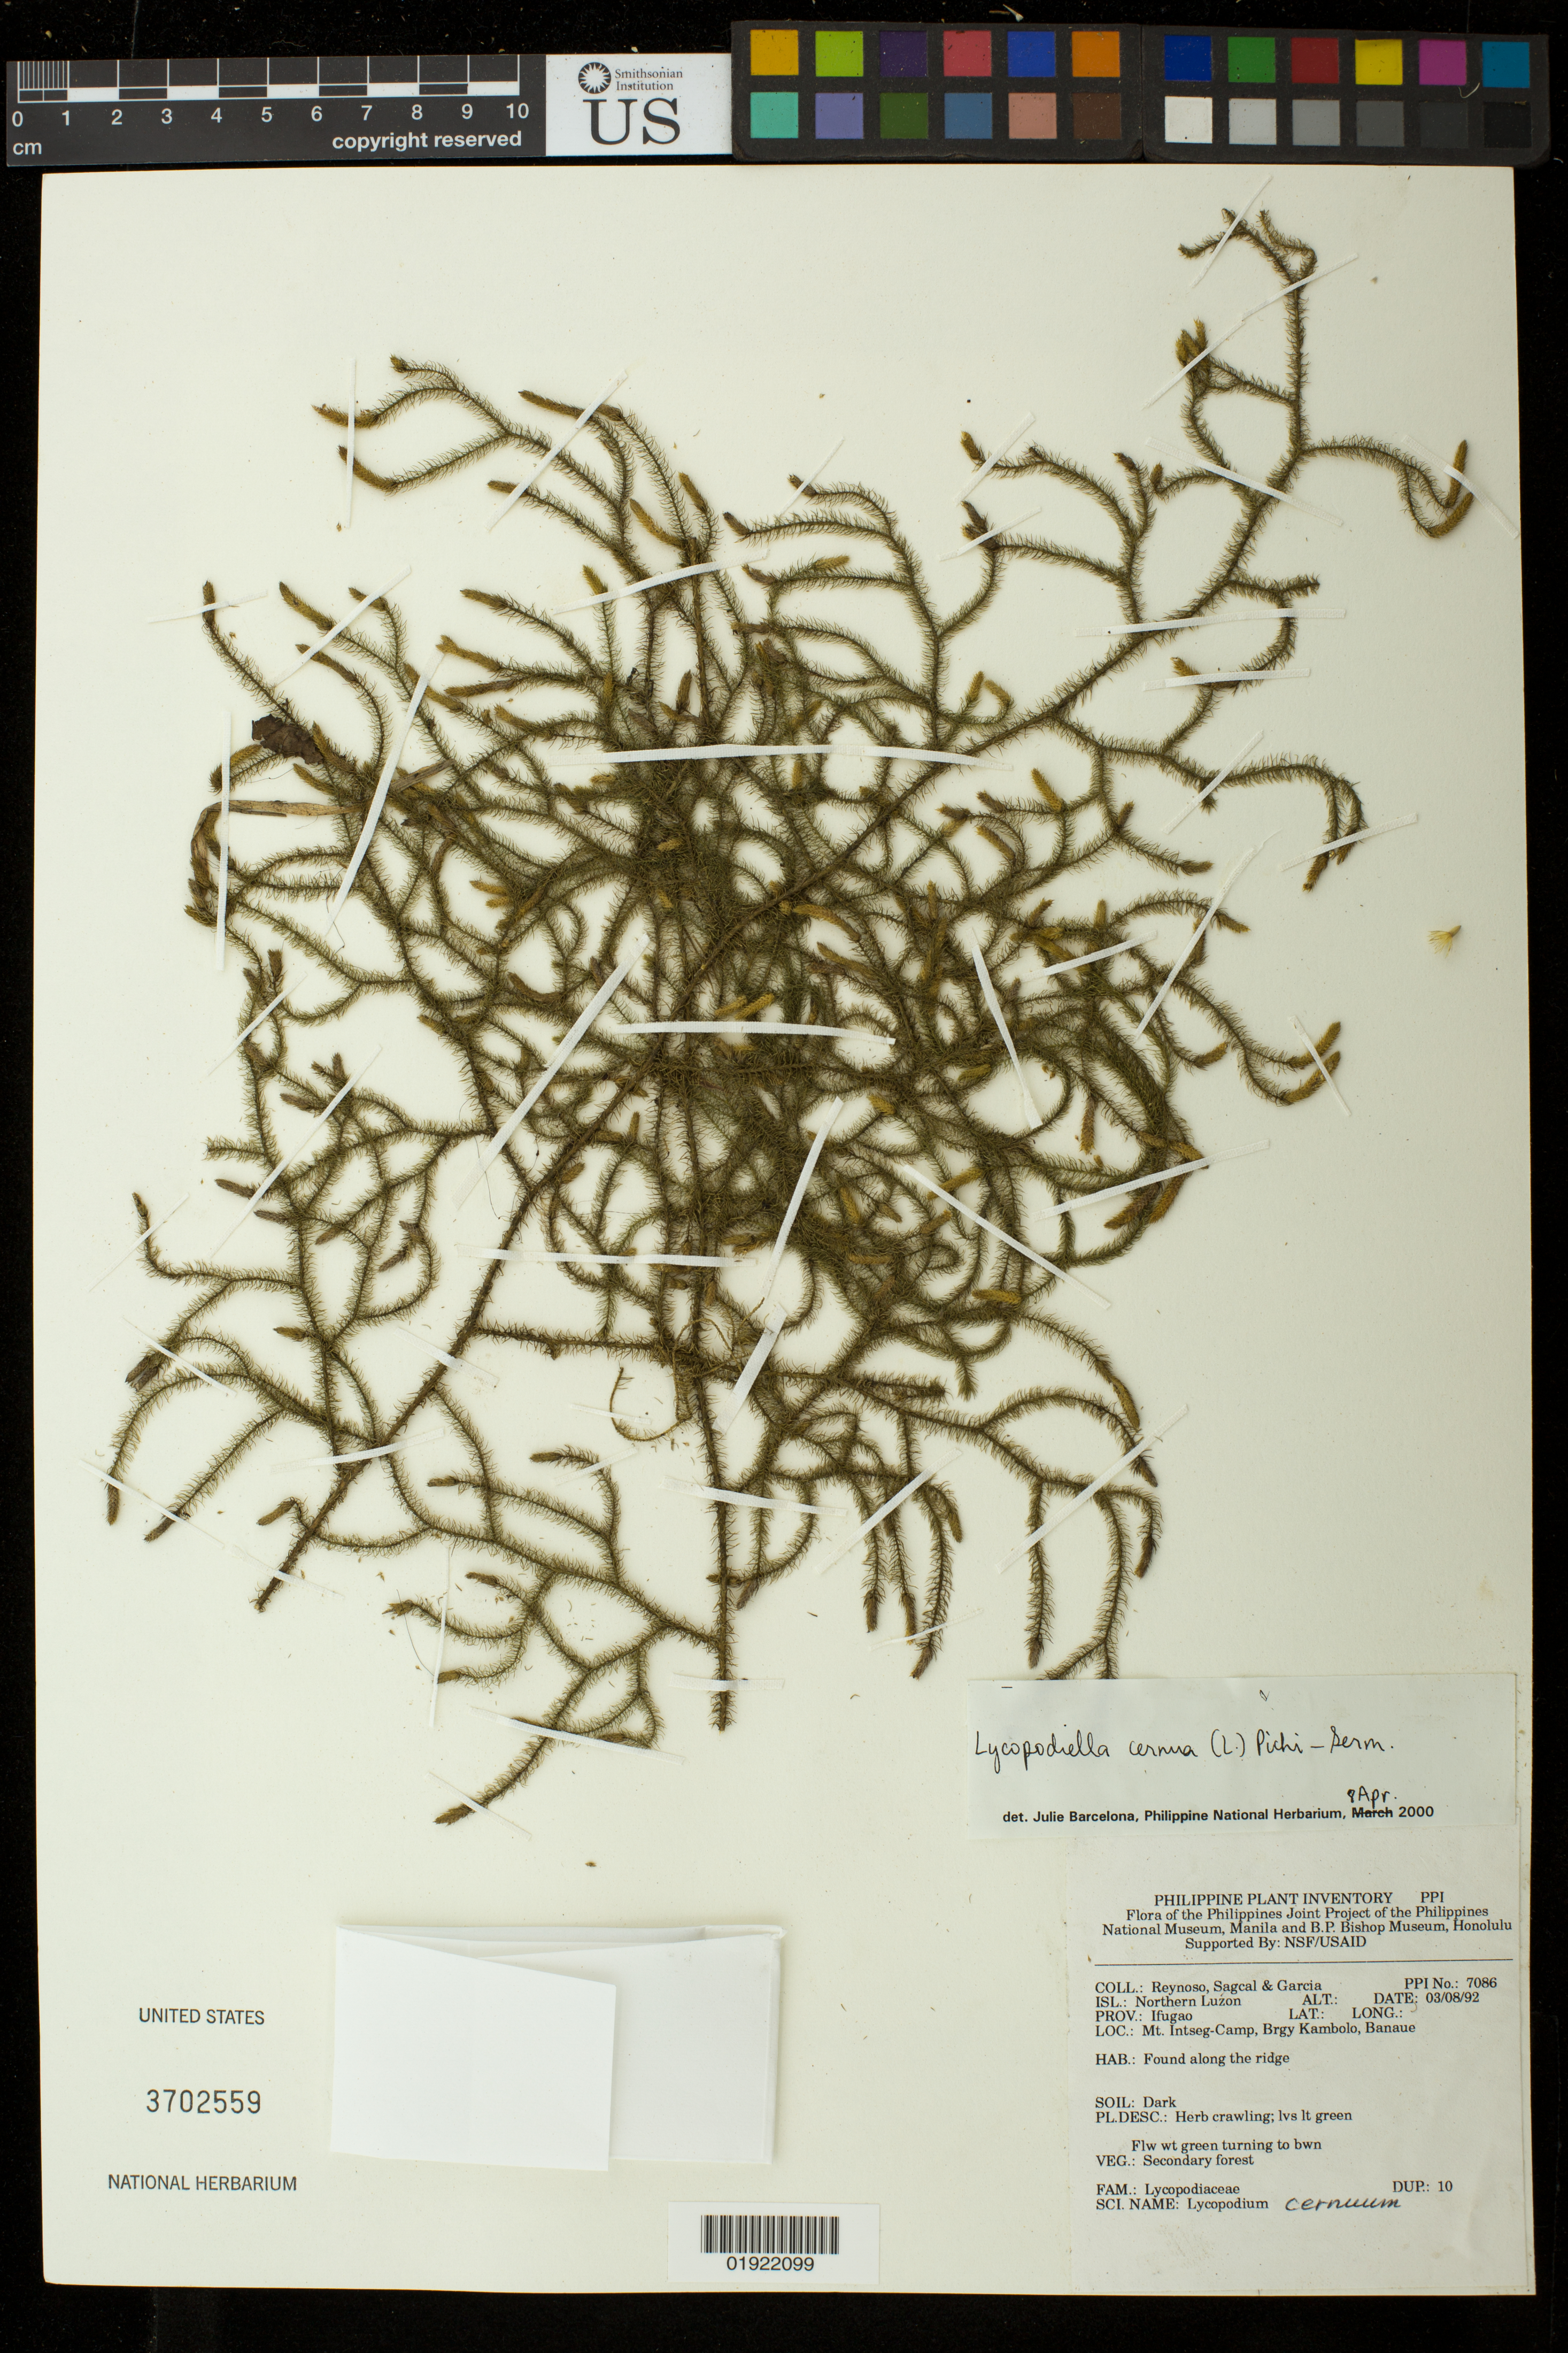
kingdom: Plantae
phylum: Tracheophyta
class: Lycopodiopsida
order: Lycopodiales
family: Lycopodiaceae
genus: Palhinhaea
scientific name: Palhinhaea cernua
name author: (L.) Vasc. & Franco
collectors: E. Reynoso, E. Sagcal & H. Garcia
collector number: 7086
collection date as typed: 03/08/92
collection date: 1992-08-03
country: Philippines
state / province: Cordillera (Administrative Region)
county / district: Ifugao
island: Luzon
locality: Isl.: Northern Luzon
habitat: soil: dark, secondary forest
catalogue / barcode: US 3702559